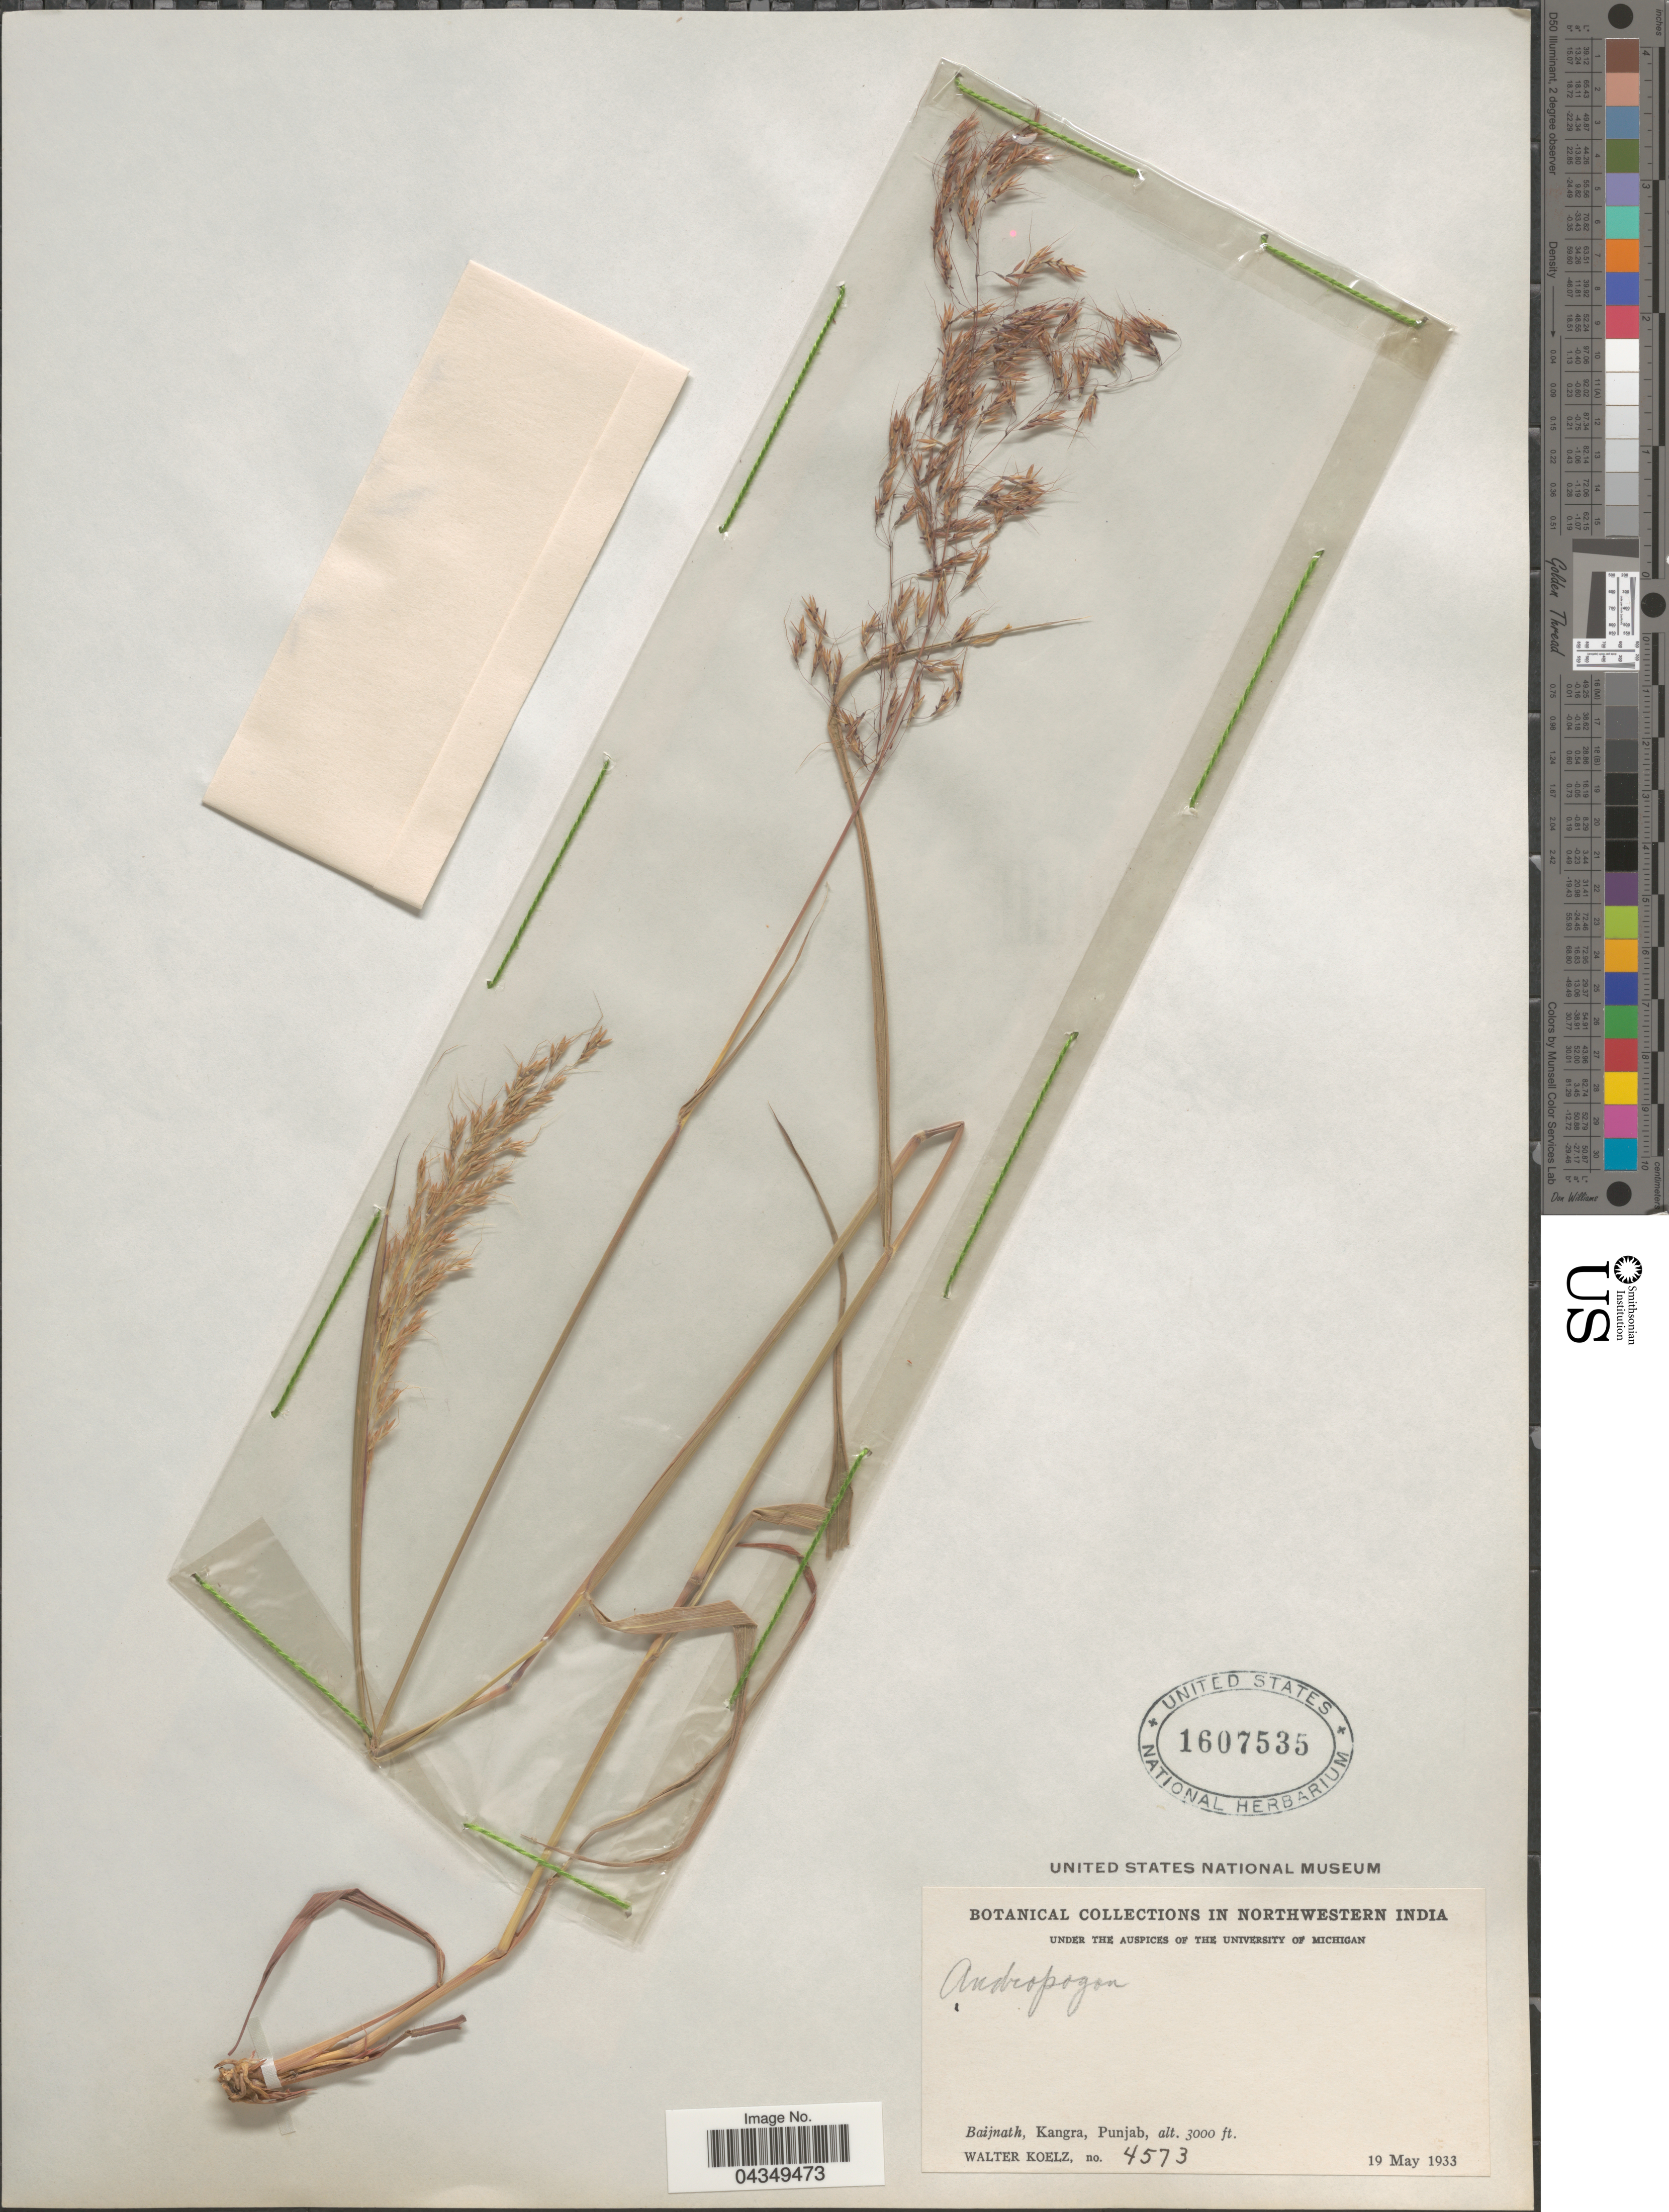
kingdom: Plantae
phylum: Tracheophyta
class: Liliopsida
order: Poales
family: Poaceae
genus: Capillipedium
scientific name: Capillipedium parviflorum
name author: (R. Br.) Stapf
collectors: W. N. Koelz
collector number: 4573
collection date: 1933-05-19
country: India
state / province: Himachal Pradesh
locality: In Northwestern India. Baijnath, Kangra.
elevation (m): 914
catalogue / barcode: US 1607535